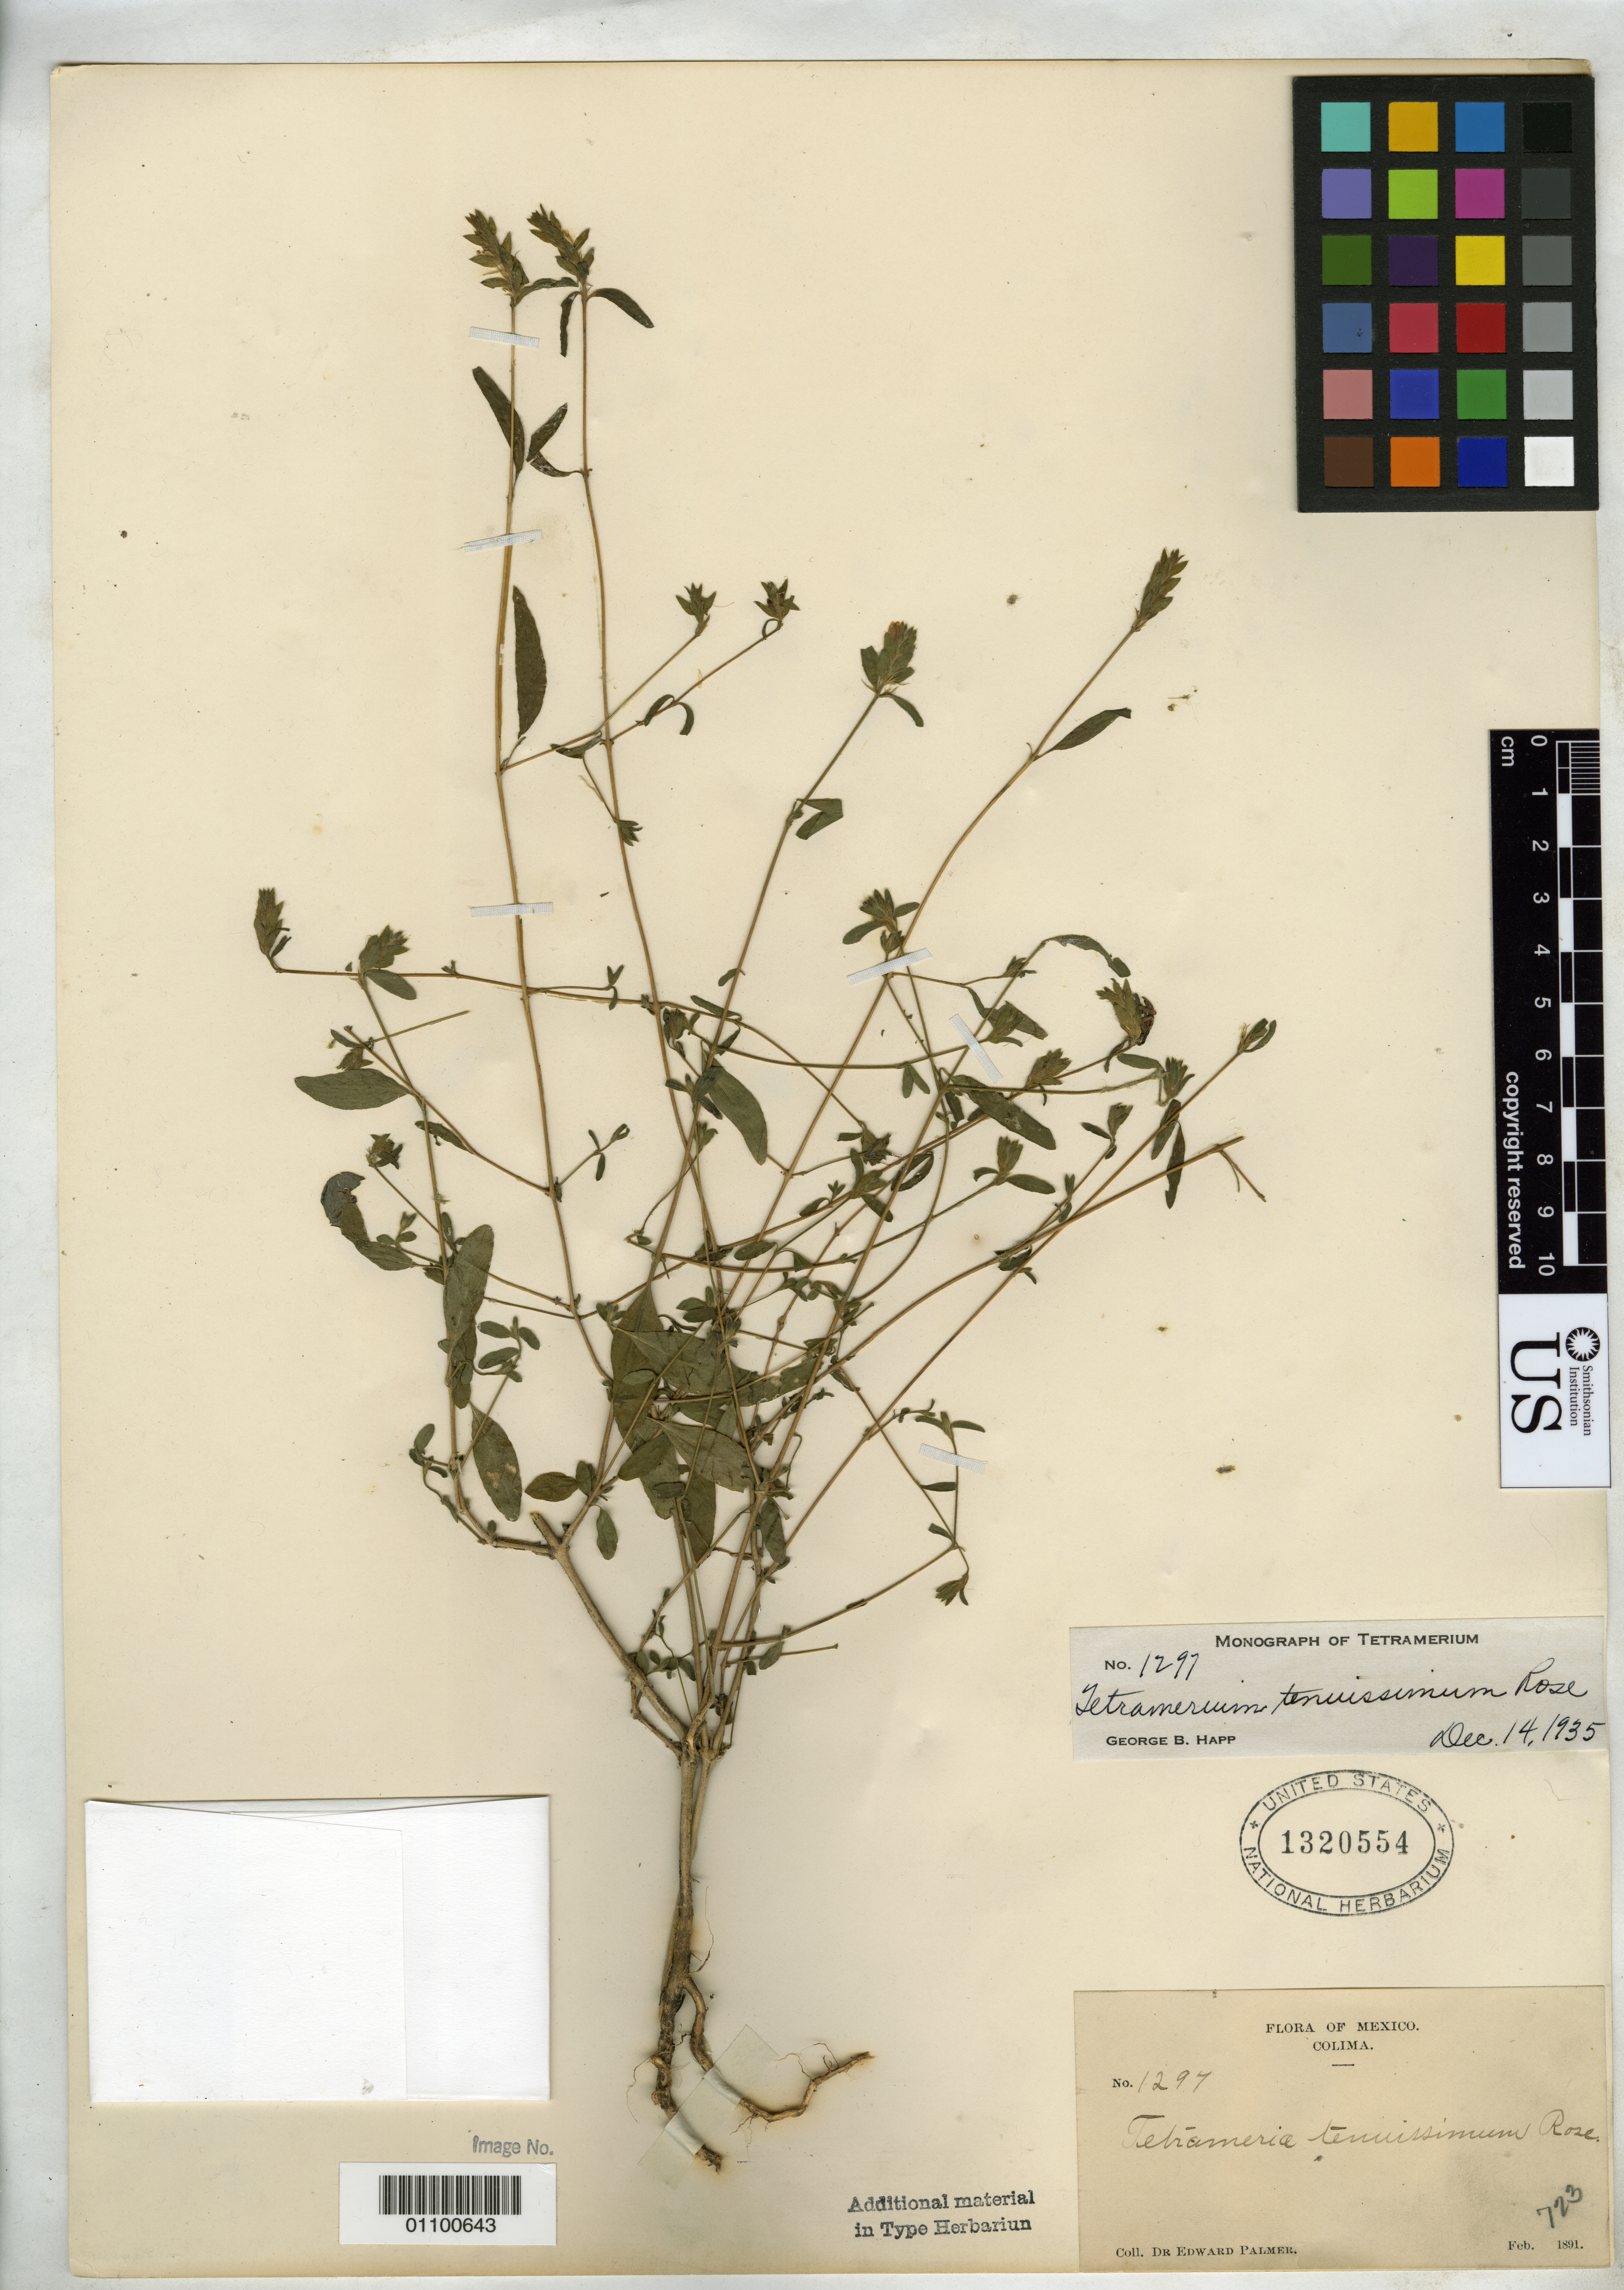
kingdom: Plantae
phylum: Tracheophyta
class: Magnoliopsida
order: Lamiales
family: Acanthaceae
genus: Tetramerium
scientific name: Tetramerium tenuissimum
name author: Rose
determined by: Happ, G. B.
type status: Type Collection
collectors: E. Palmer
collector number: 1297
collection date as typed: Feb 1891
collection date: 1891-02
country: Mexico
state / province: Colima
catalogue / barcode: US 1320554